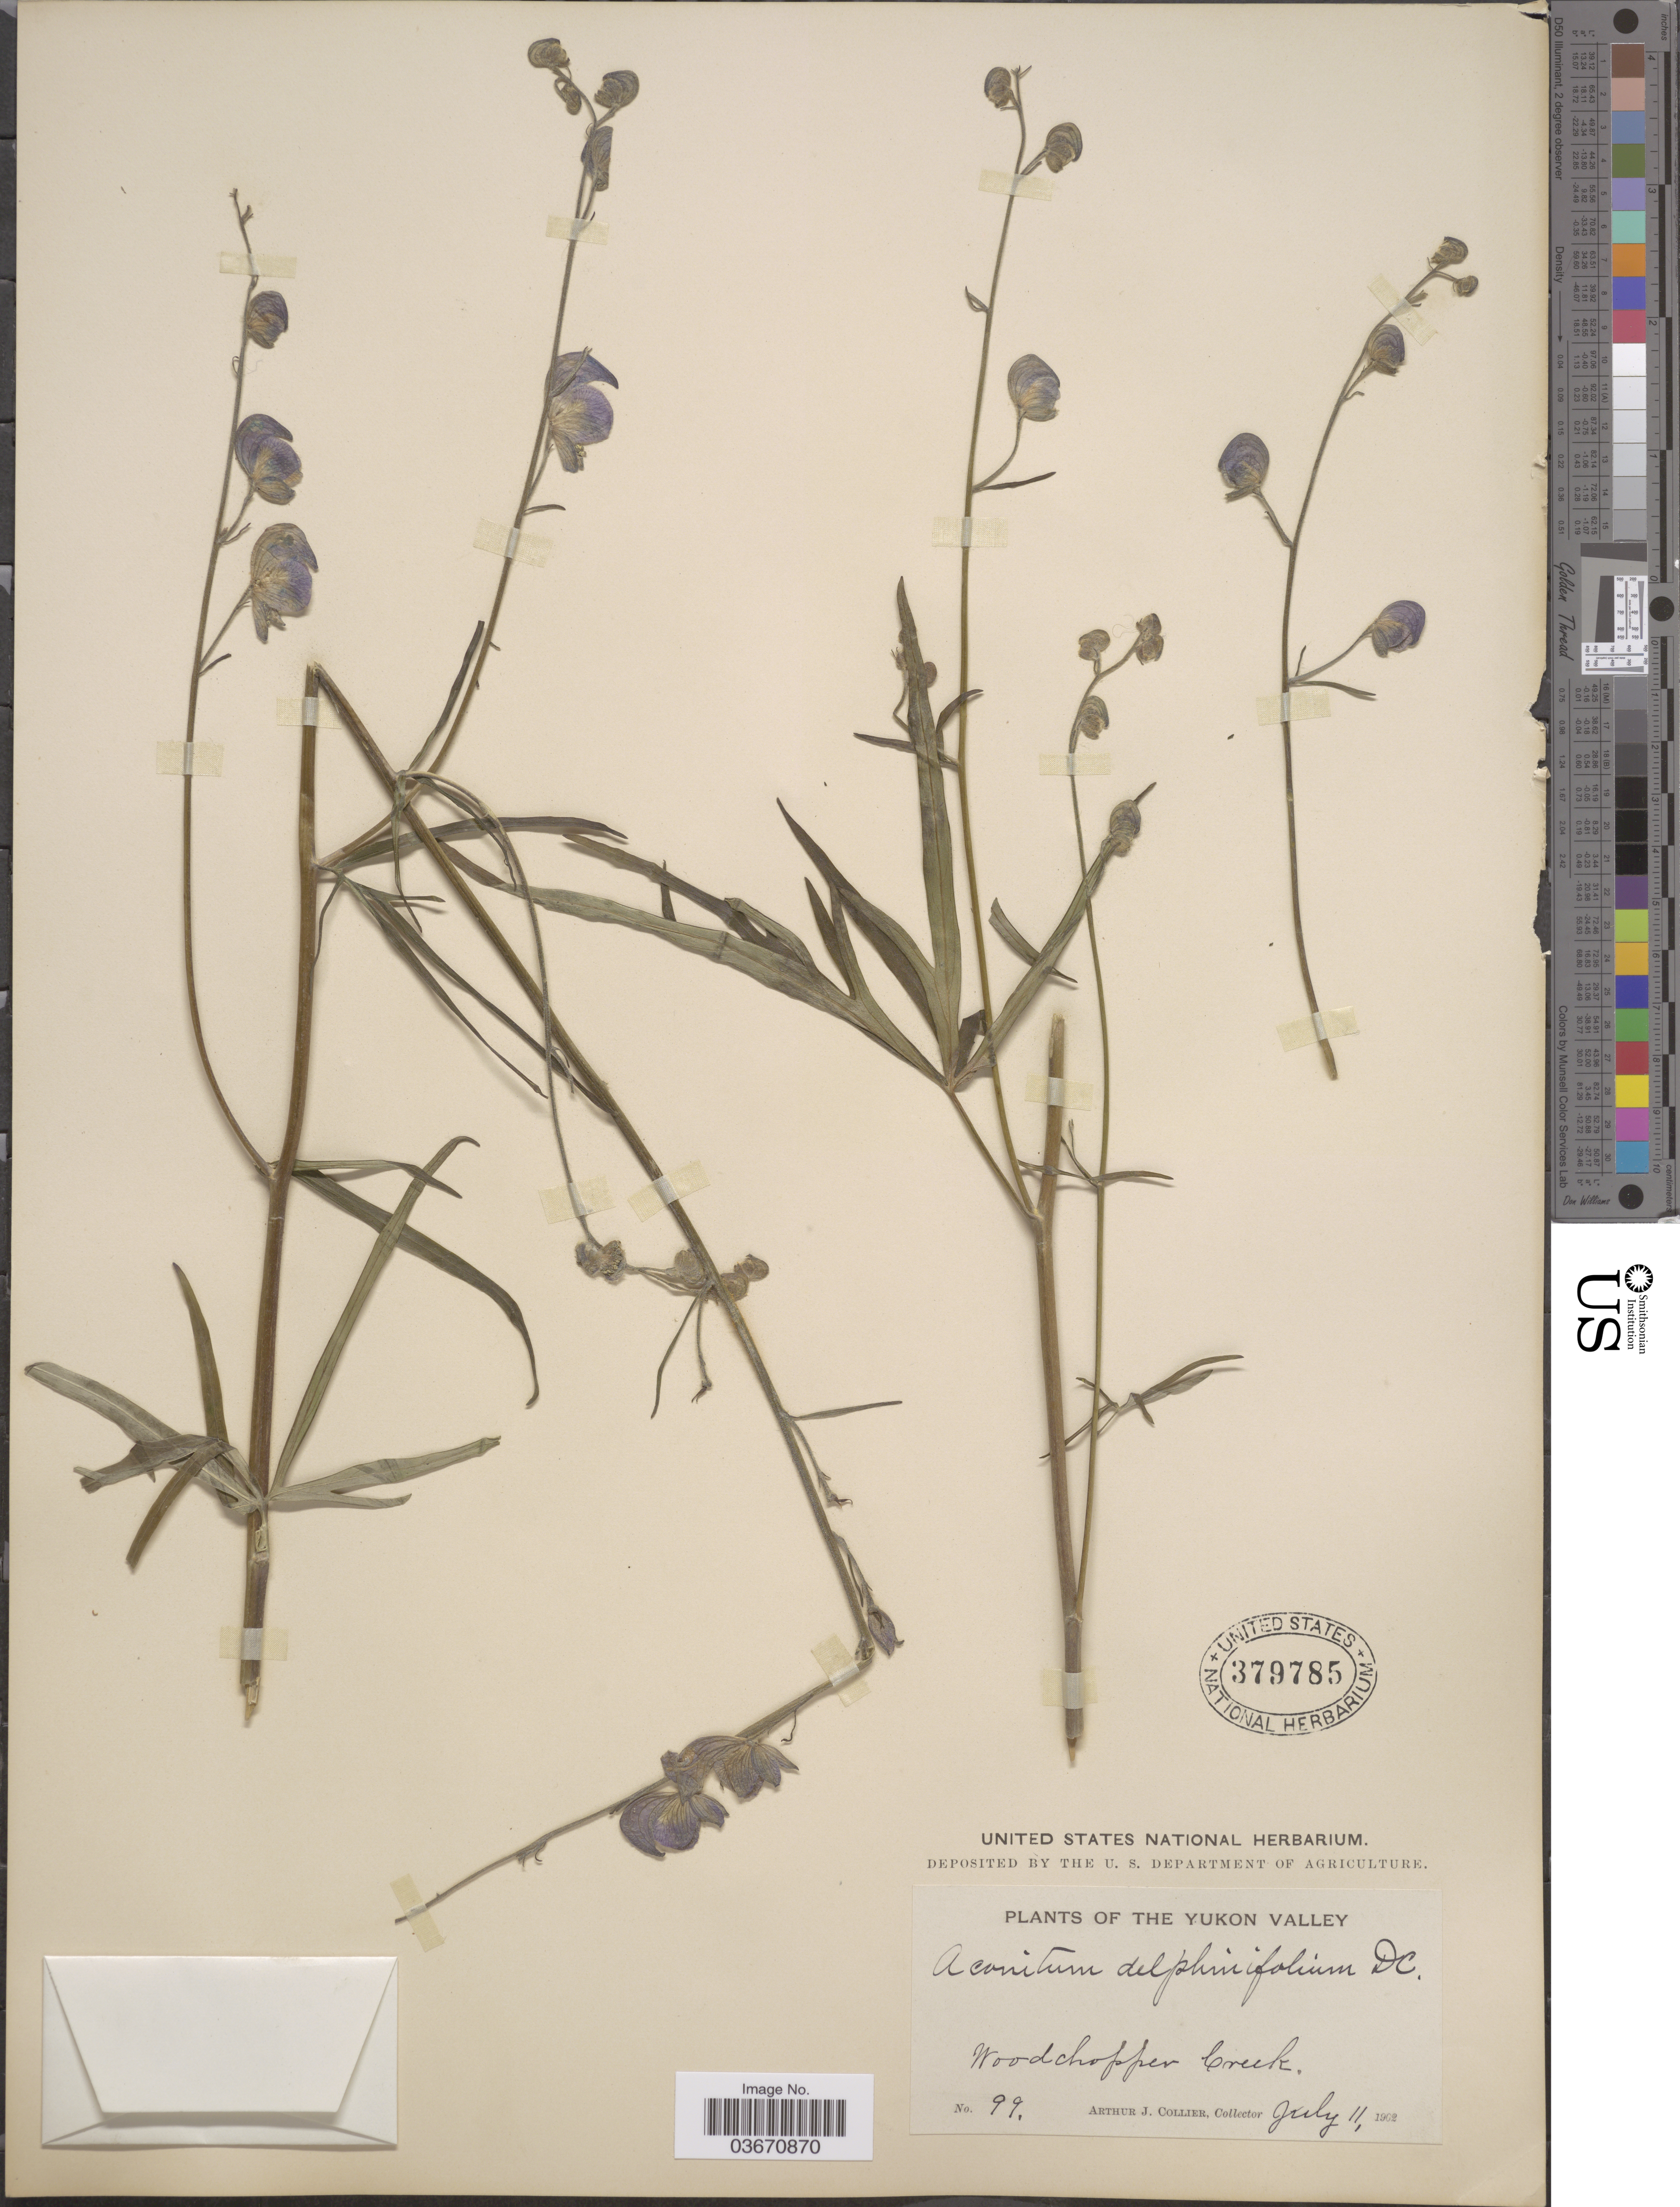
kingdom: Plantae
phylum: Tracheophyta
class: Magnoliopsida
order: Ranunculales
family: Ranunculaceae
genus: Aconitum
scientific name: Aconitum delphinifolium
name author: DC.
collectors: A. Collier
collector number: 99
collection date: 1902-07-11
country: Canada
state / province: Yukon Territory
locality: Yukon Valley. Woodchopper Creek.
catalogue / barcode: US 379785